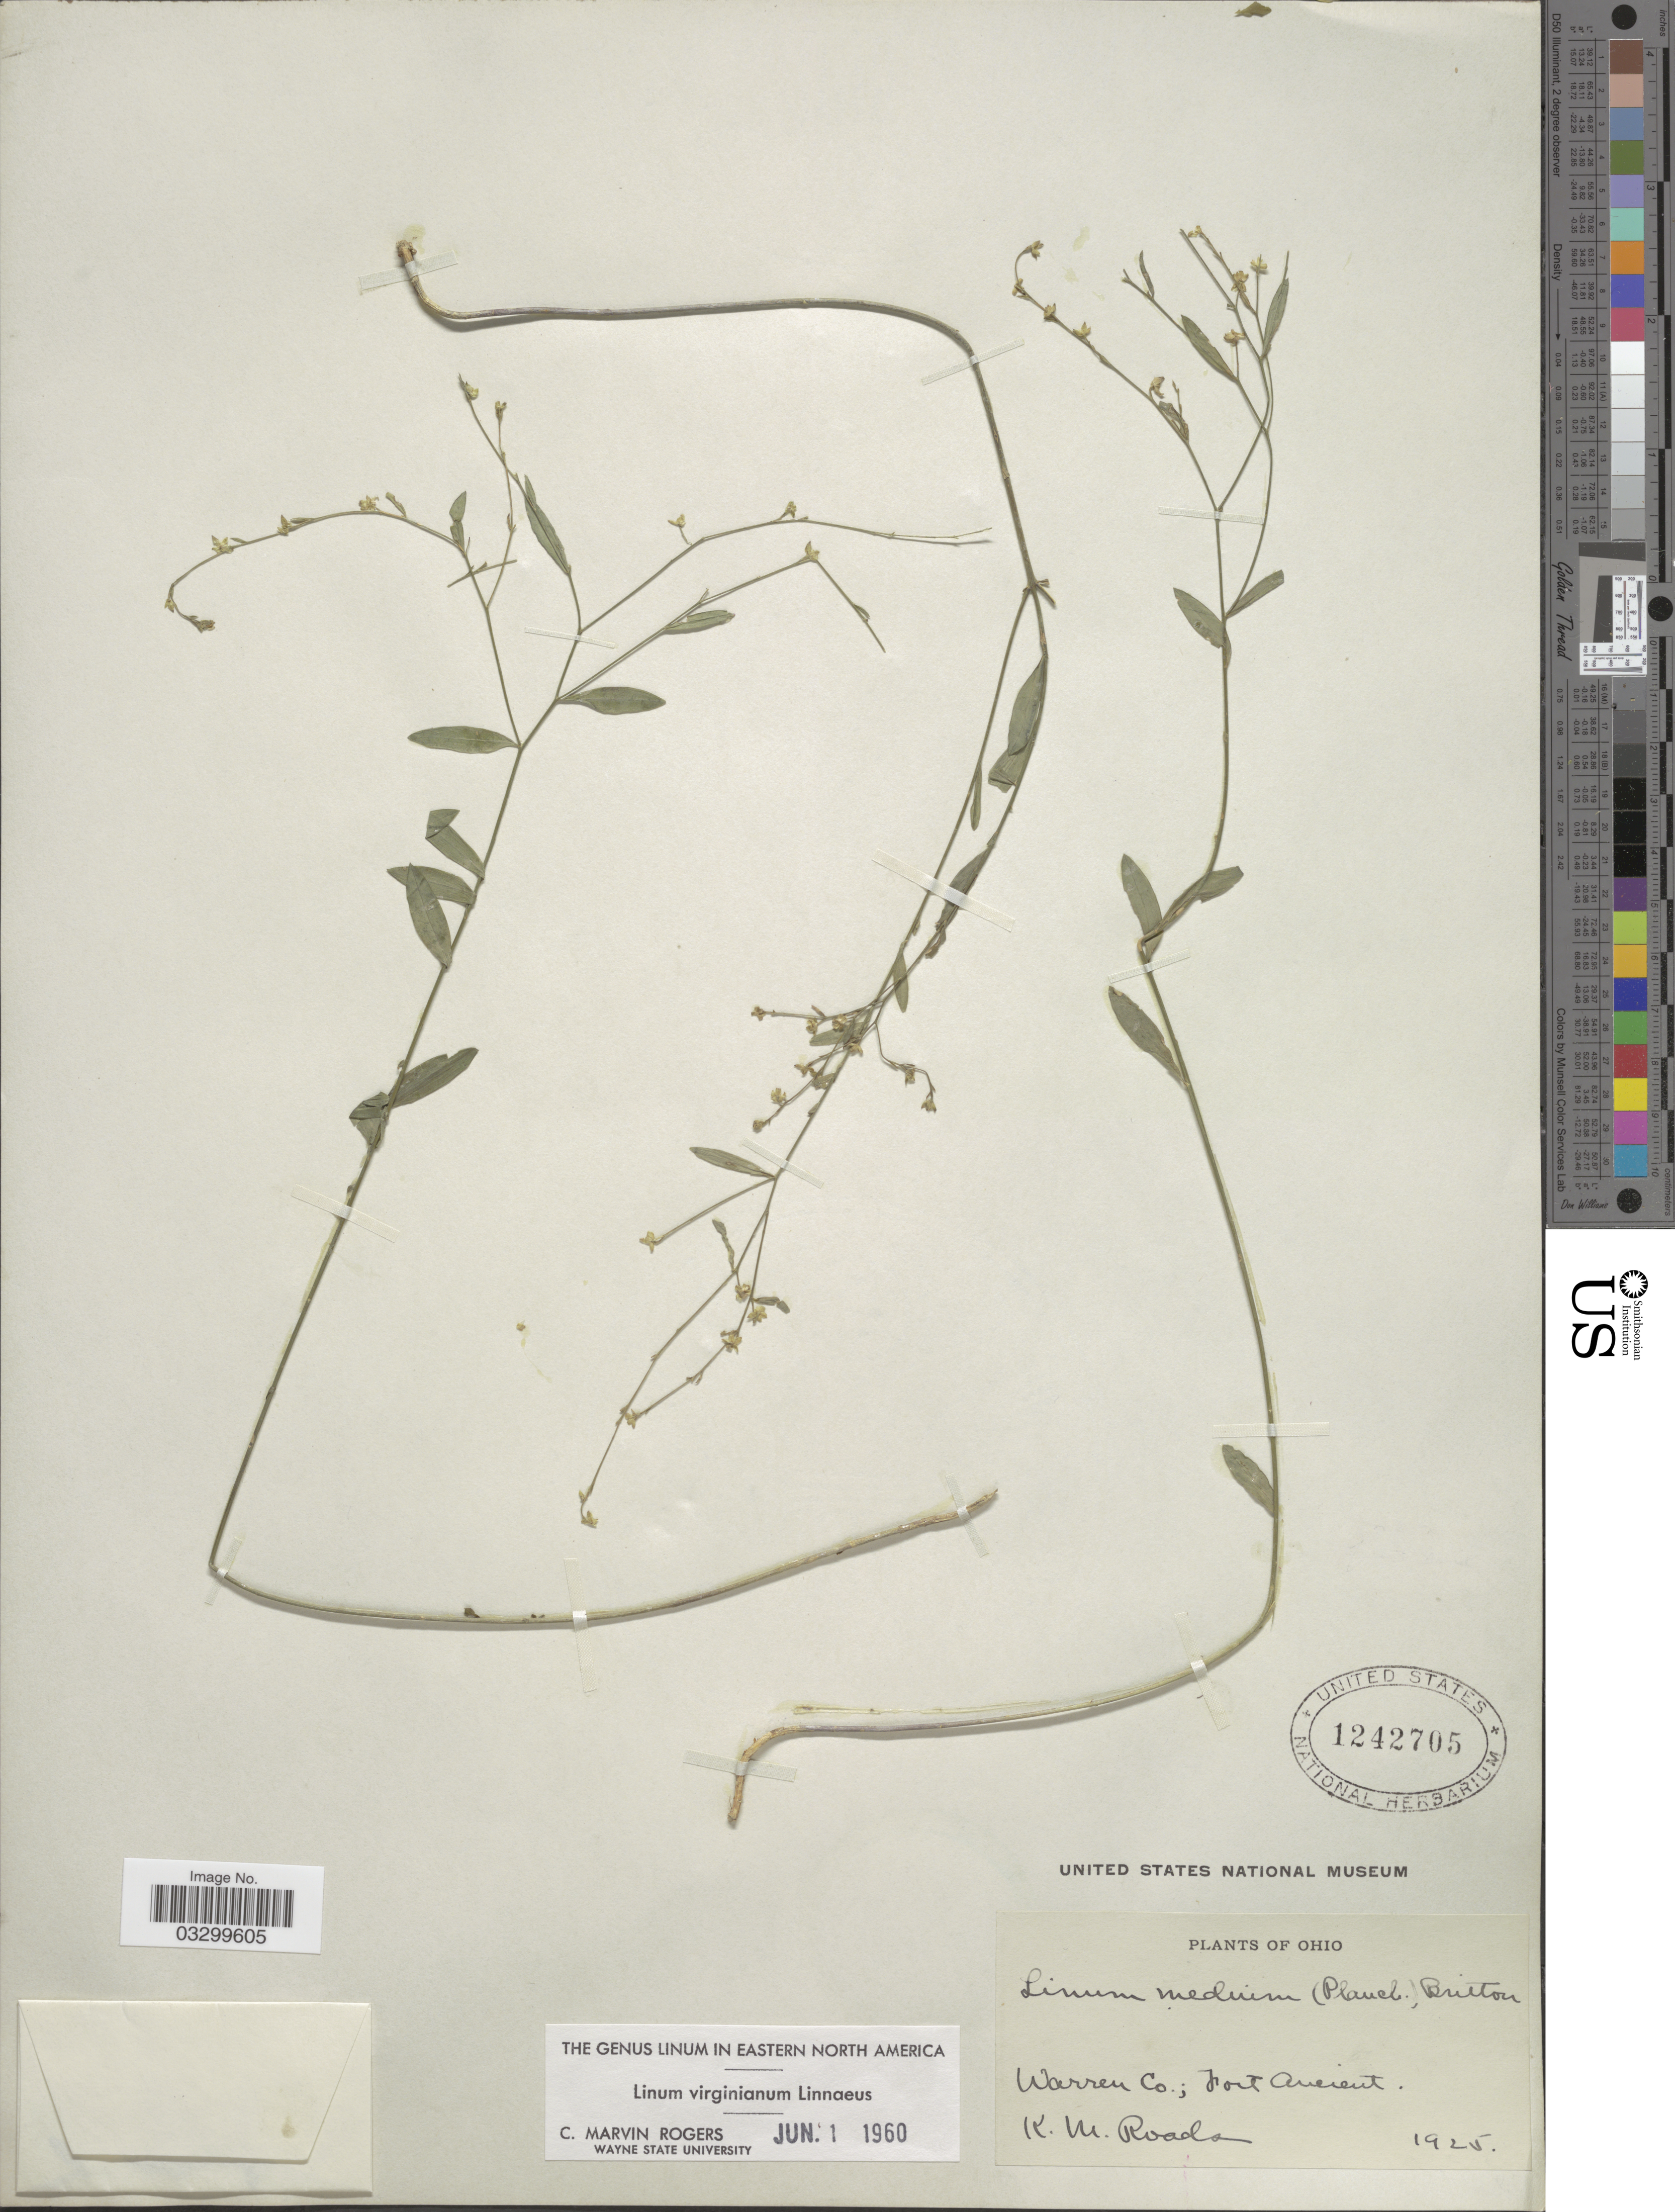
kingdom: Plantae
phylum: Tracheophyta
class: Magnoliopsida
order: Malpighiales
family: Linaceae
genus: Linum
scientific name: Linum virginianum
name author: L.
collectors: K. Roads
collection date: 1925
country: United States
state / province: Ohio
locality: Warren Co.; Fort Ancient.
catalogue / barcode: US 1242705